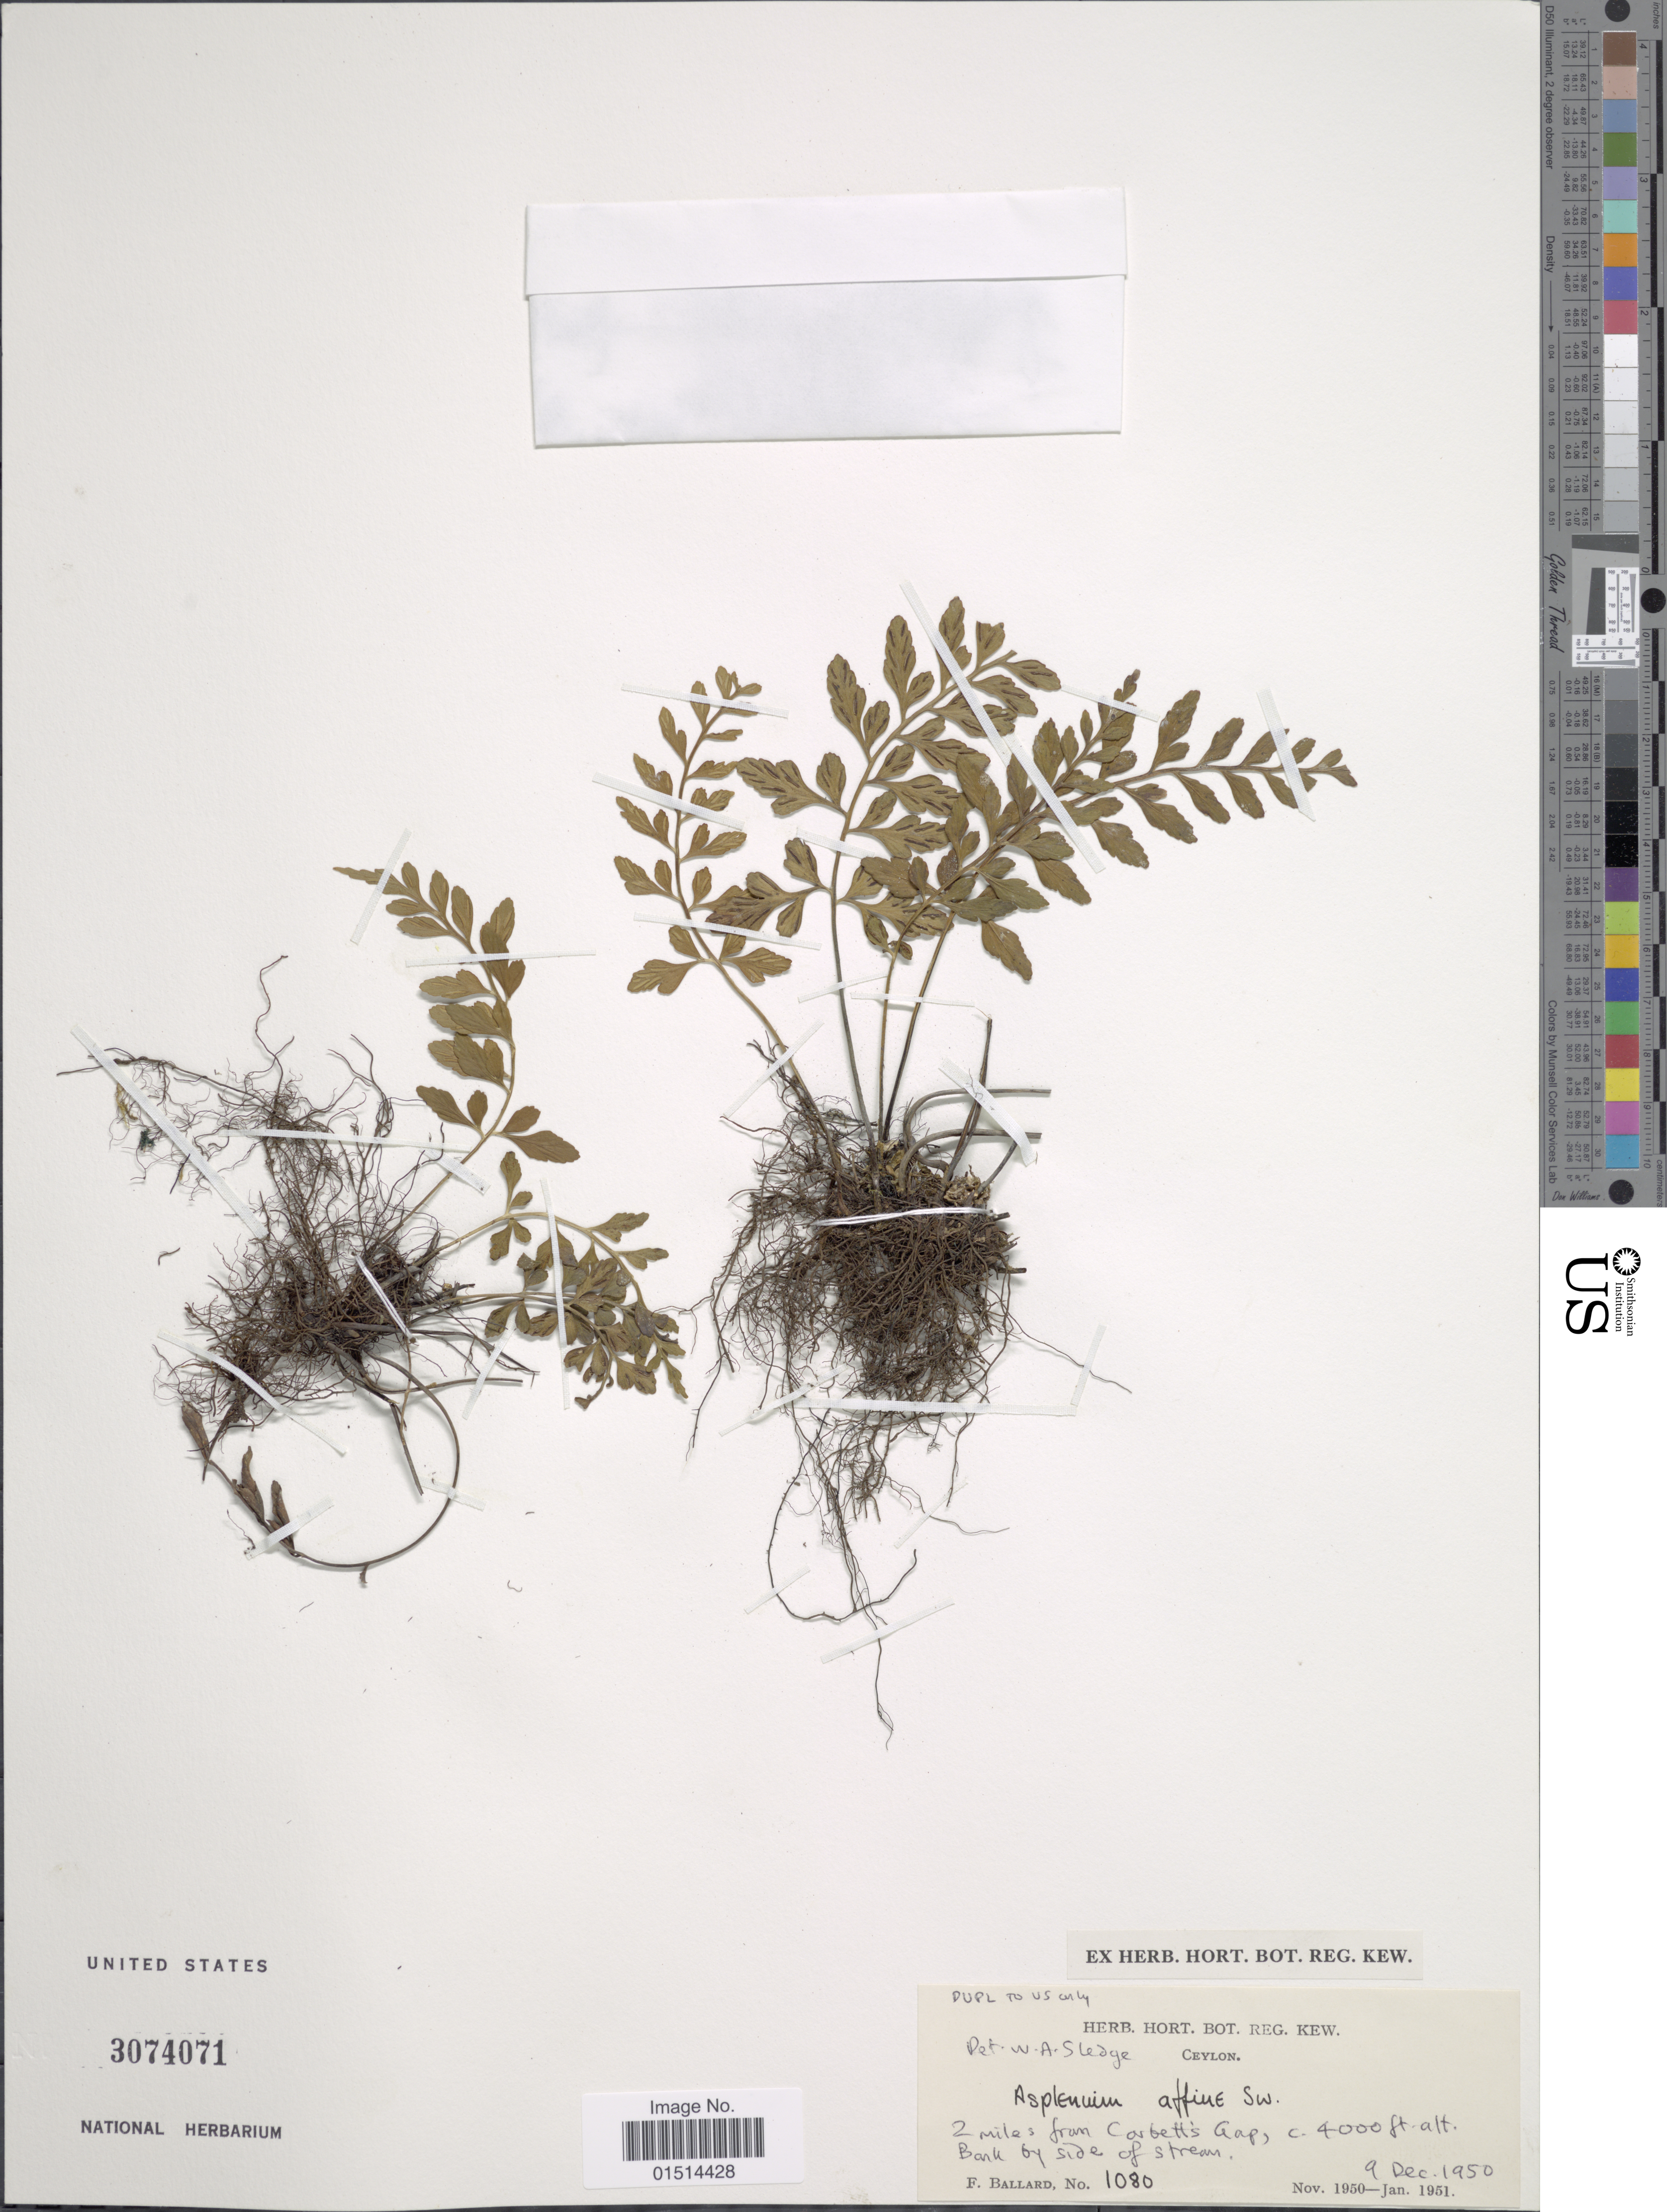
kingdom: Plantae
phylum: Tracheophyta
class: Polypodiopsida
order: Polypodiales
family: Aspleniaceae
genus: Asplenium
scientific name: Asplenium affine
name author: Sw.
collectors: F. Ballard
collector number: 1080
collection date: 1950-01/1951-11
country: Sri Lanka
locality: Ceylon, 2 miles from Cosbettis Gap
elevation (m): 1219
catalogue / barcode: US 3074071